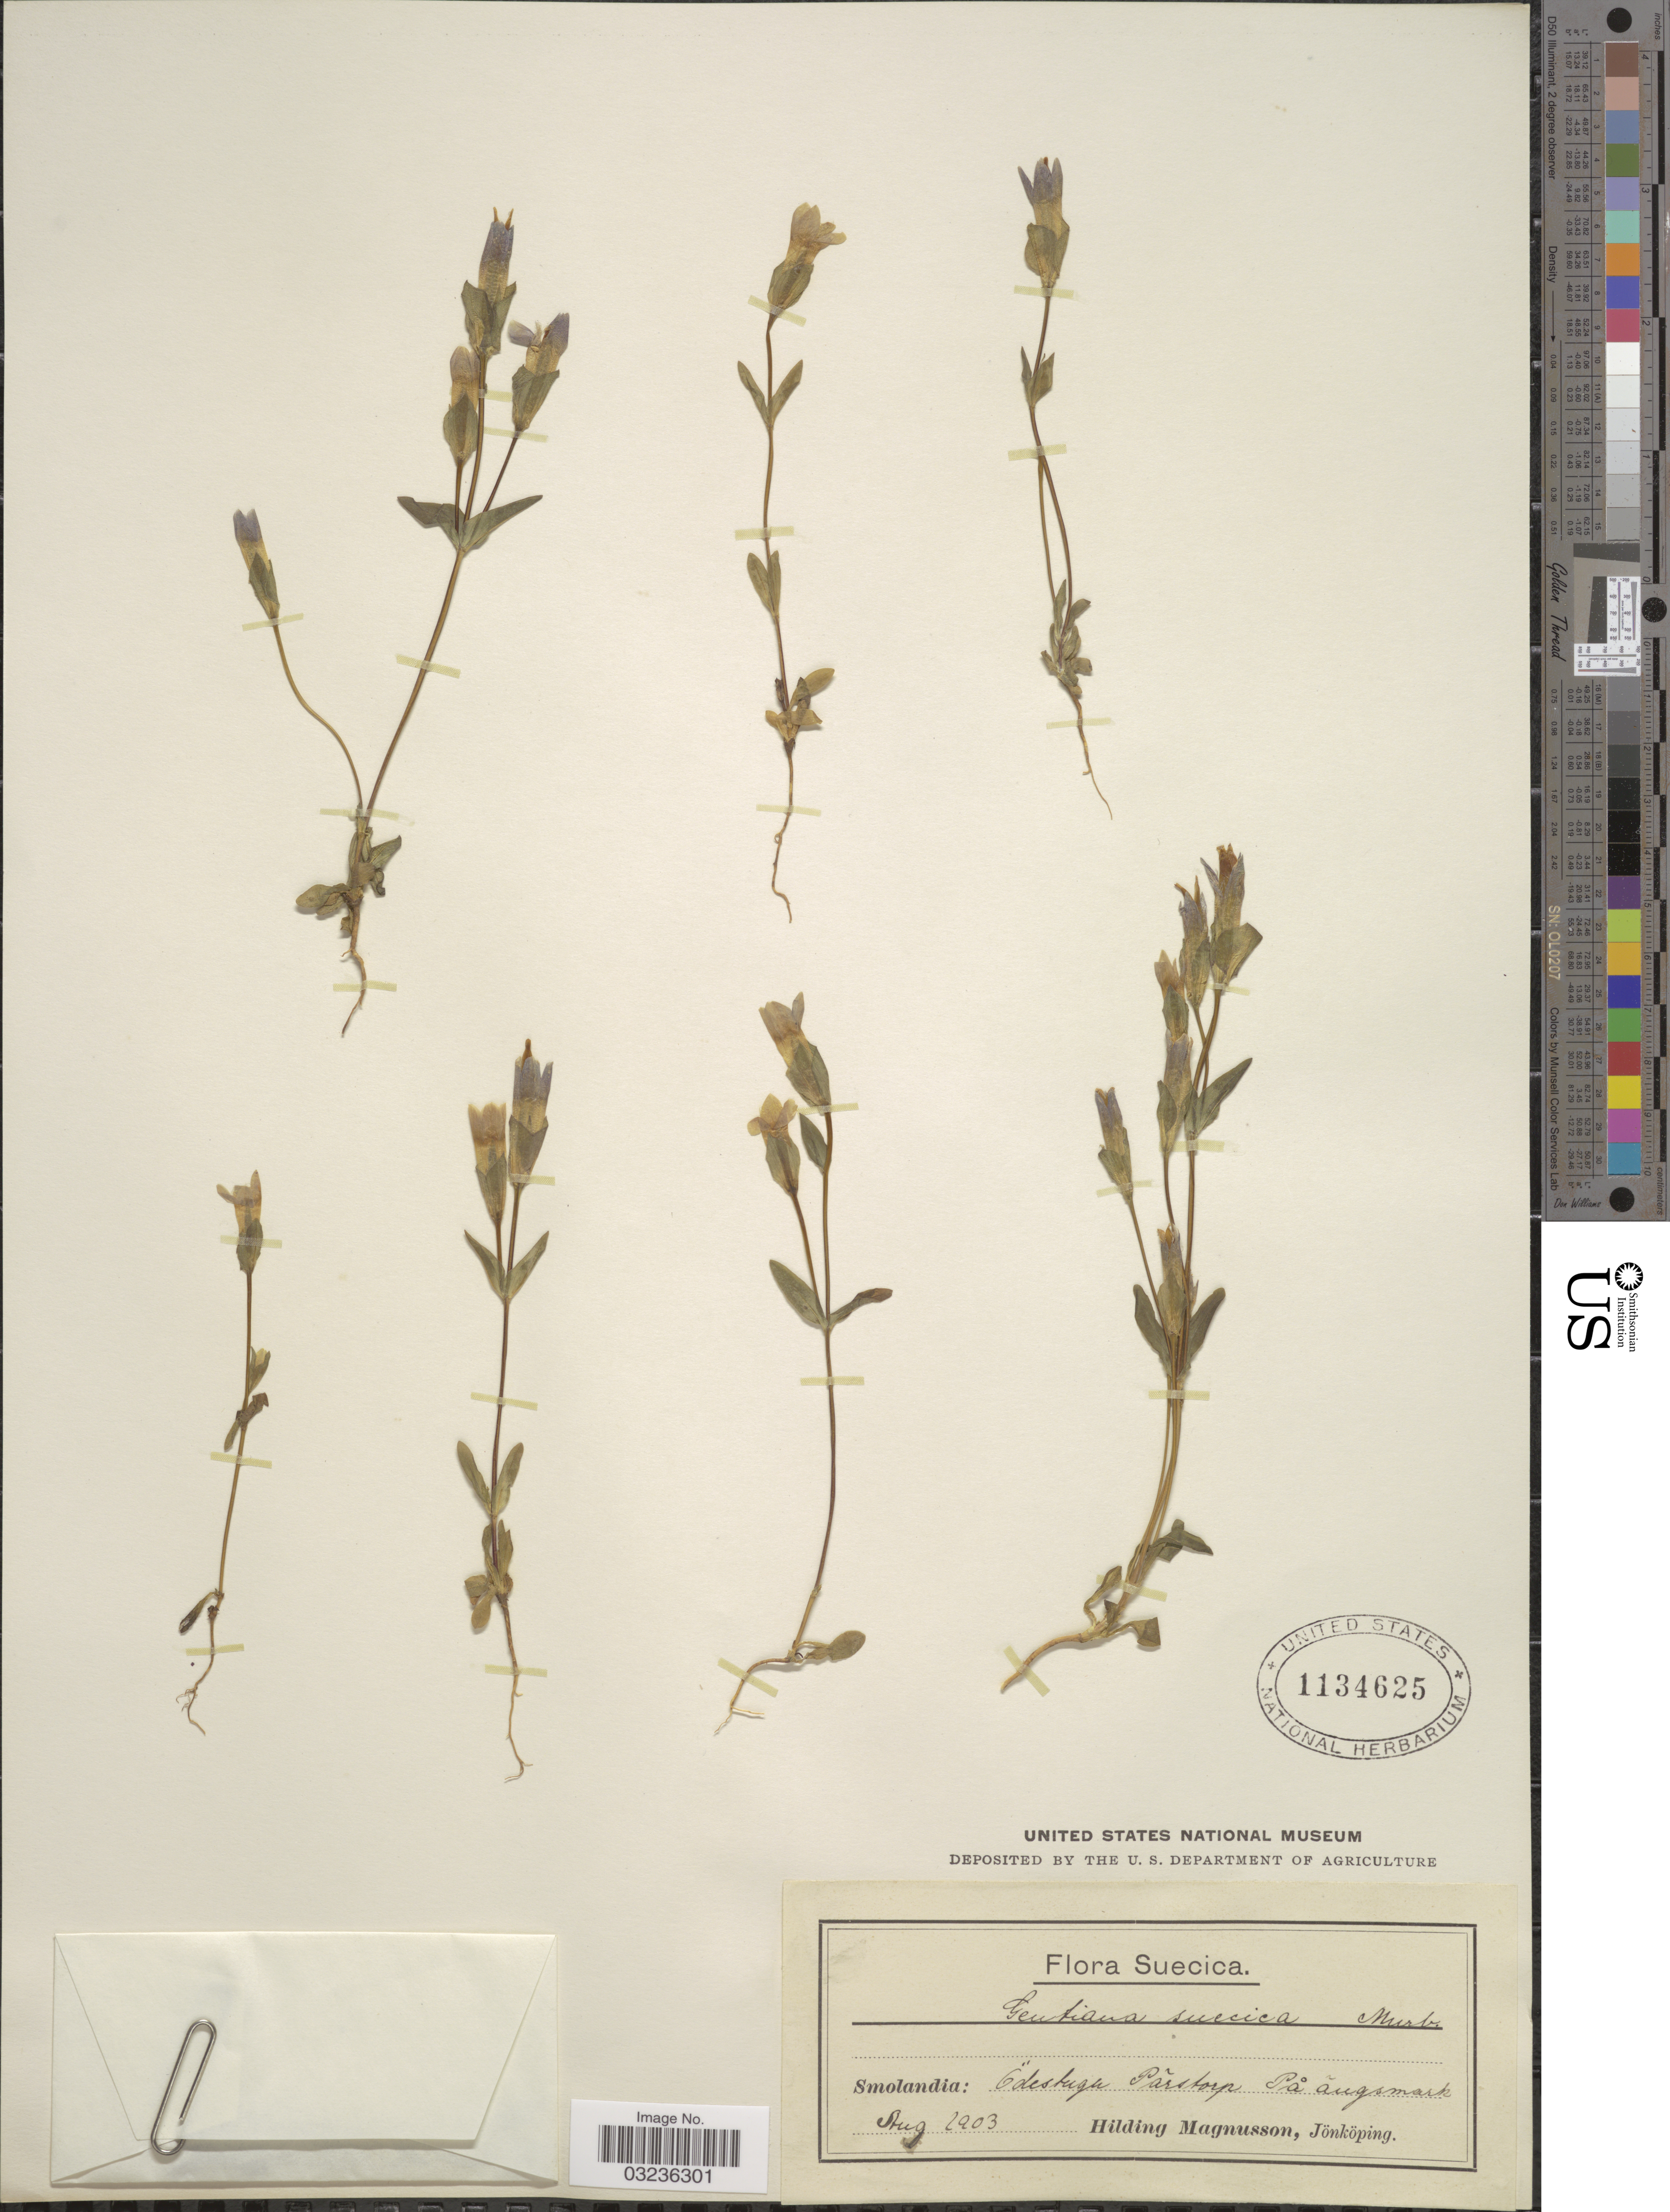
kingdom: Plantae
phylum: Tracheophyta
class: Magnoliopsida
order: Gentianales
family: Gentianaceae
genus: Gentiana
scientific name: Gentiana suecica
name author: Murb.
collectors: H. Magnusson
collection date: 1903-08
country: Sweden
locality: Suecica. Smolandia: Ődestuga Pãrstorp På ãugsmark.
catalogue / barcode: US 1134625